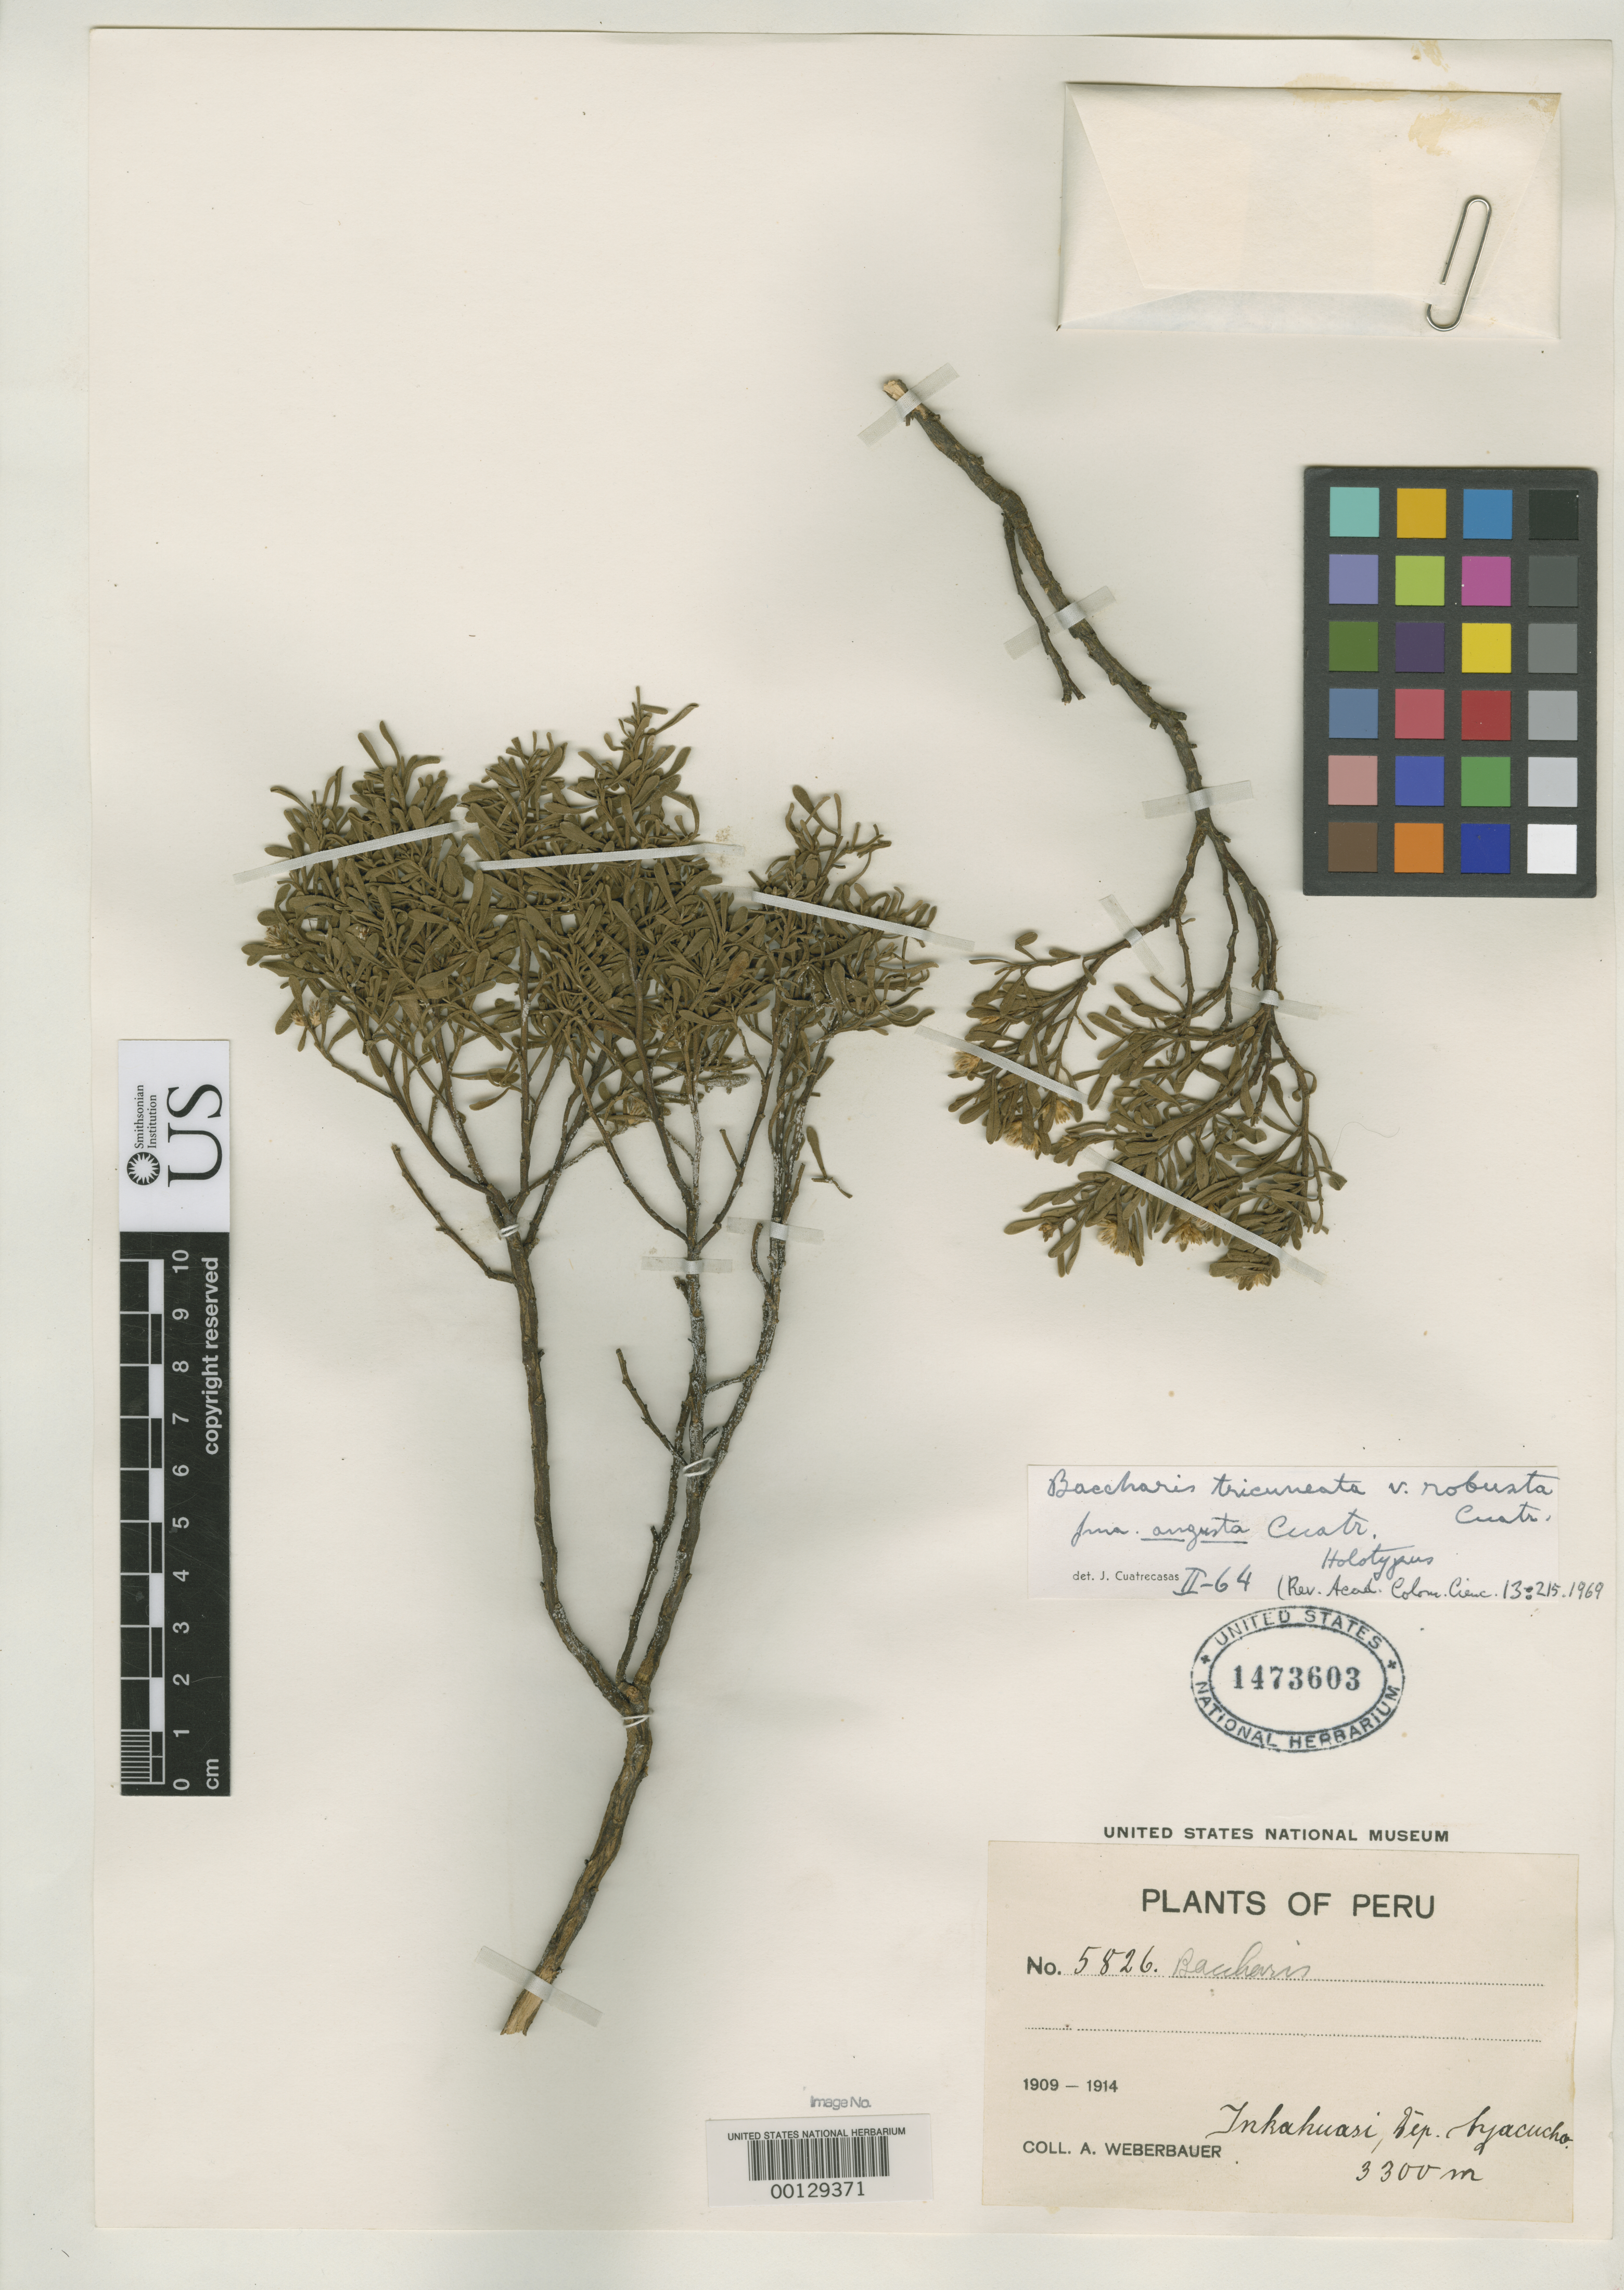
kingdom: Plantae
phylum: Tracheophyta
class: Magnoliopsida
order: Asterales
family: Asteraceae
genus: Baccharis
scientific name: Baccharis tricuneata f. angusta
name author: Cuatrec.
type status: Holotype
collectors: A. Weberbauer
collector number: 5826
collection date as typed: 1909 to -- --- 1914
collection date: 1909/1914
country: Peru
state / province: Ayacucho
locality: Inkahuasi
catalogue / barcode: US 1473603